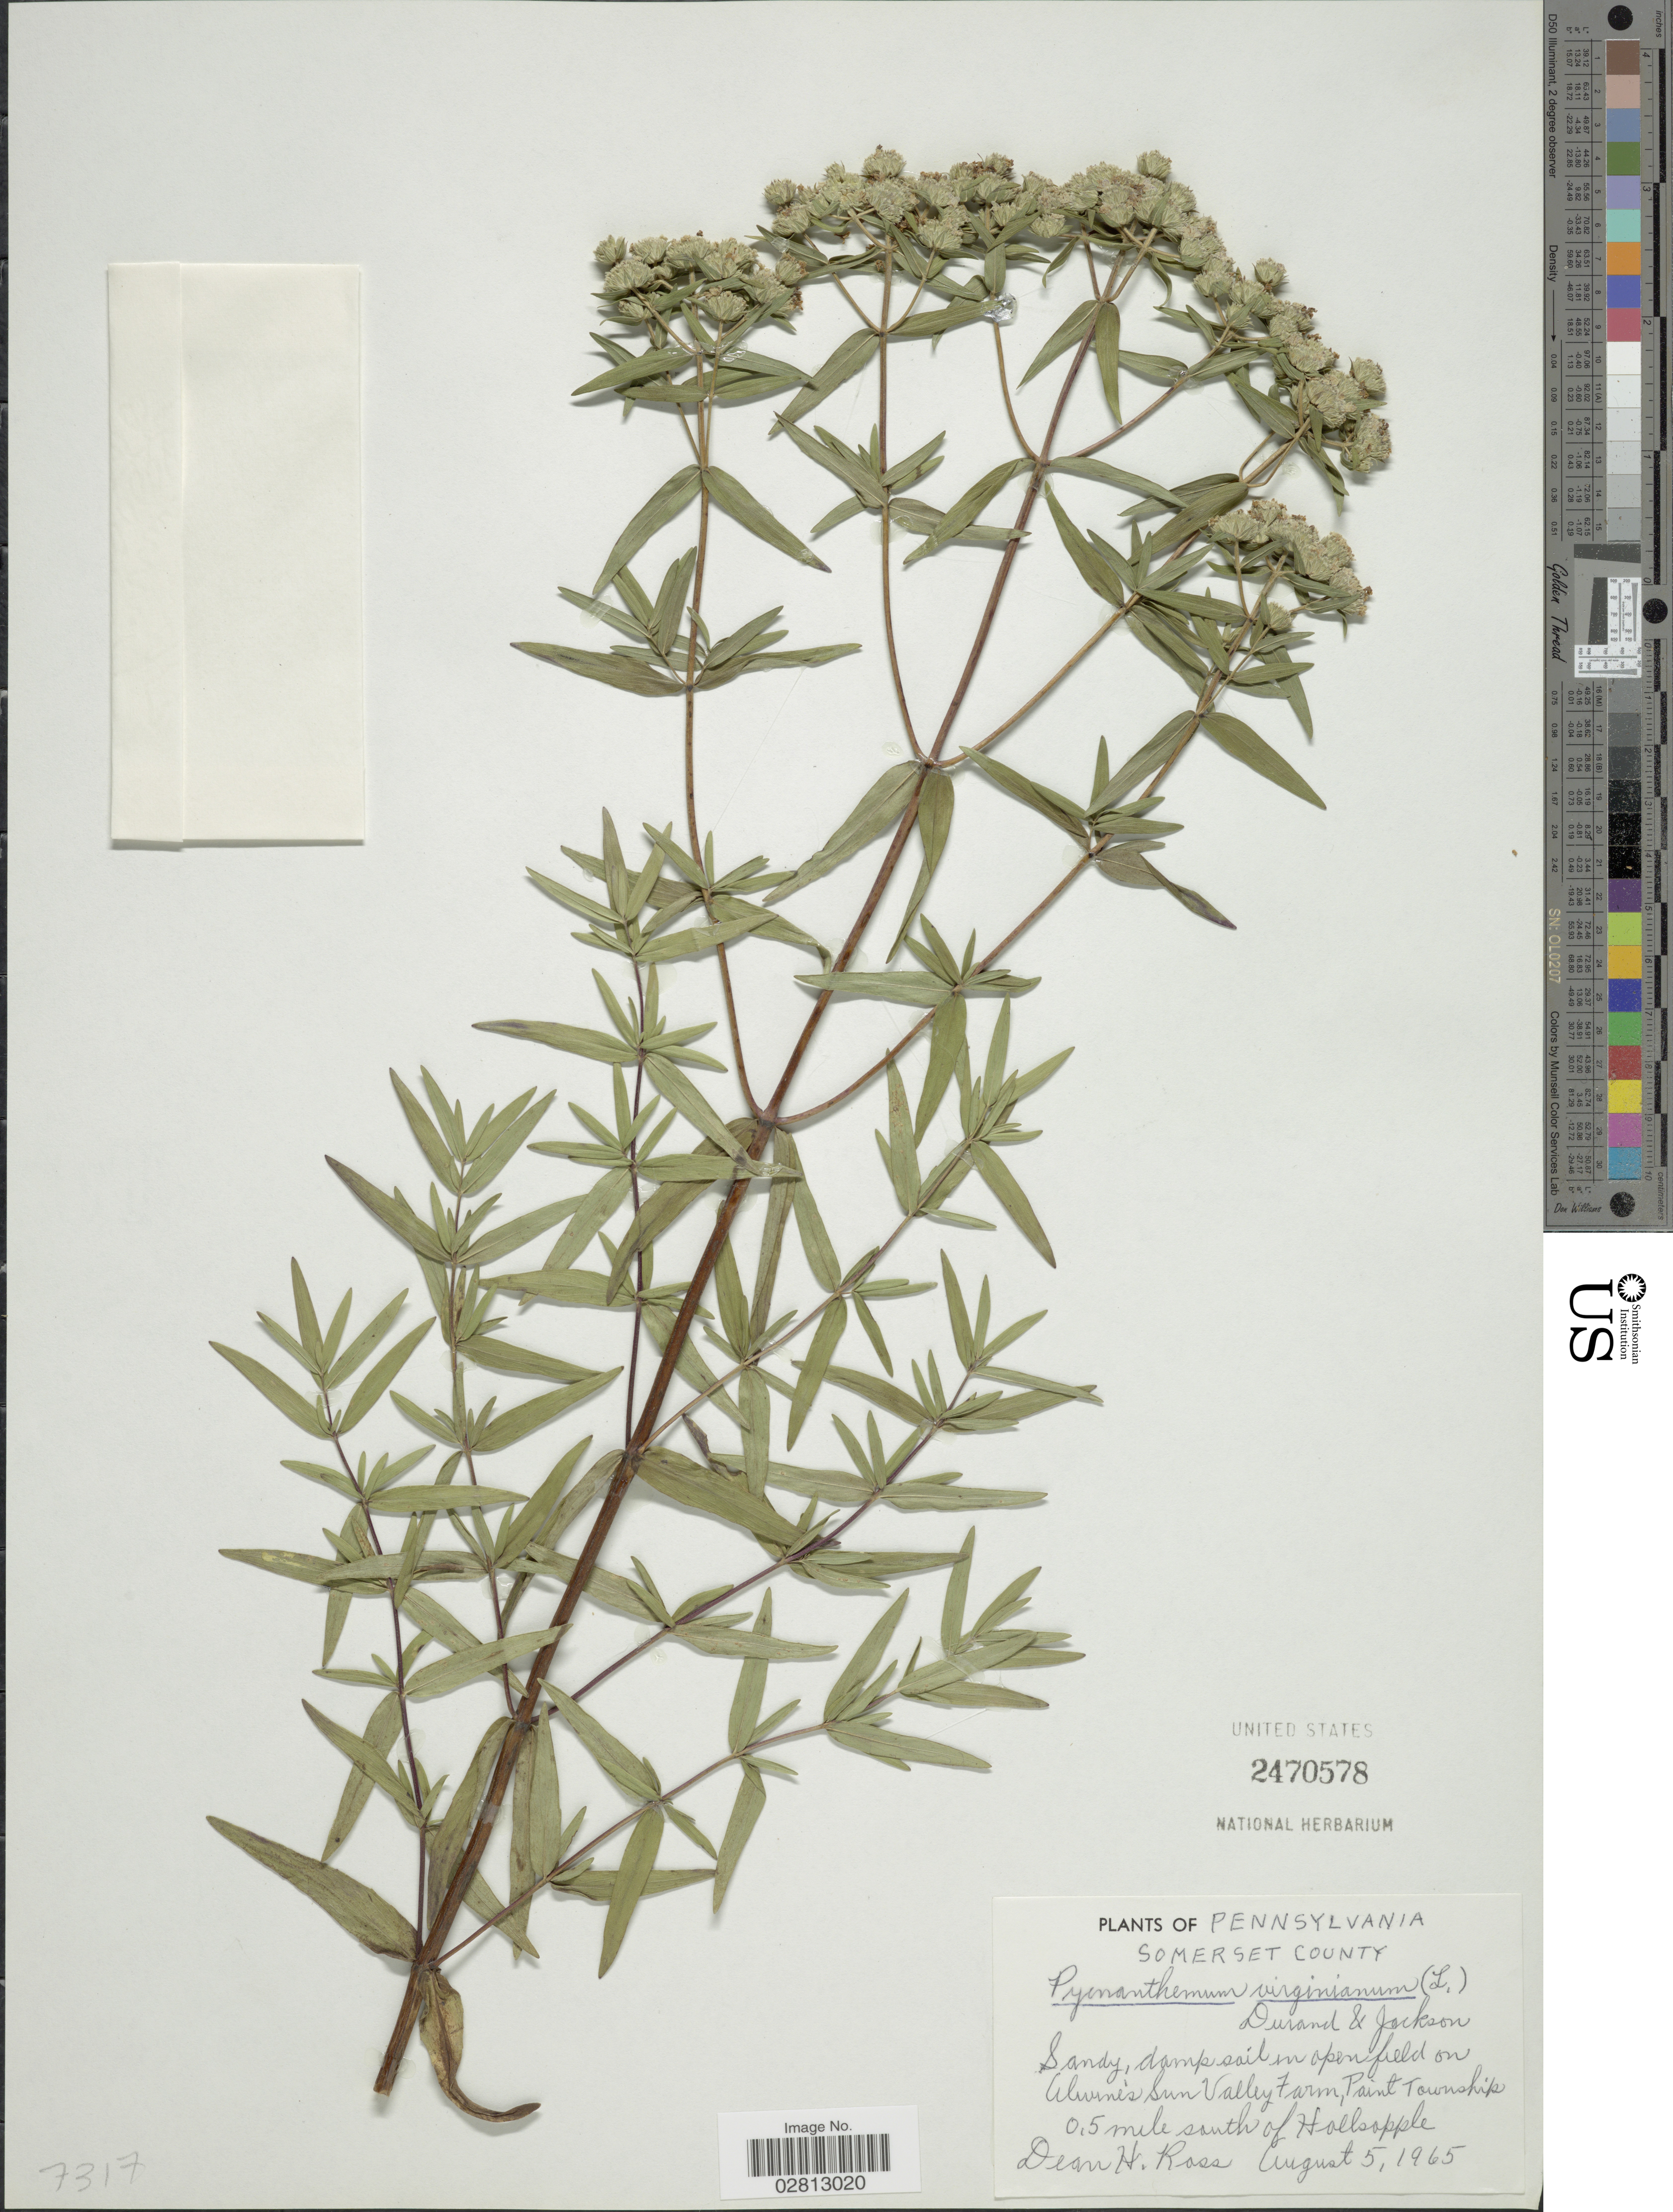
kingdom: Plantae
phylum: Tracheophyta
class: Magnoliopsida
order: Lamiales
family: Lamiaceae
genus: Pycnanthemum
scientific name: Pycnanthemum verticillatum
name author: (Michx.) Pers.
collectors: D. Ross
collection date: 1965-08-05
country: United States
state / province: Pennsylvania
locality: Somerset County. Sandy, damp soil in open field on Alwines [interpreted] Sun Valley Farm, Paint Township, 0.5 mile south of Hollsopple.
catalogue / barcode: US 2470578